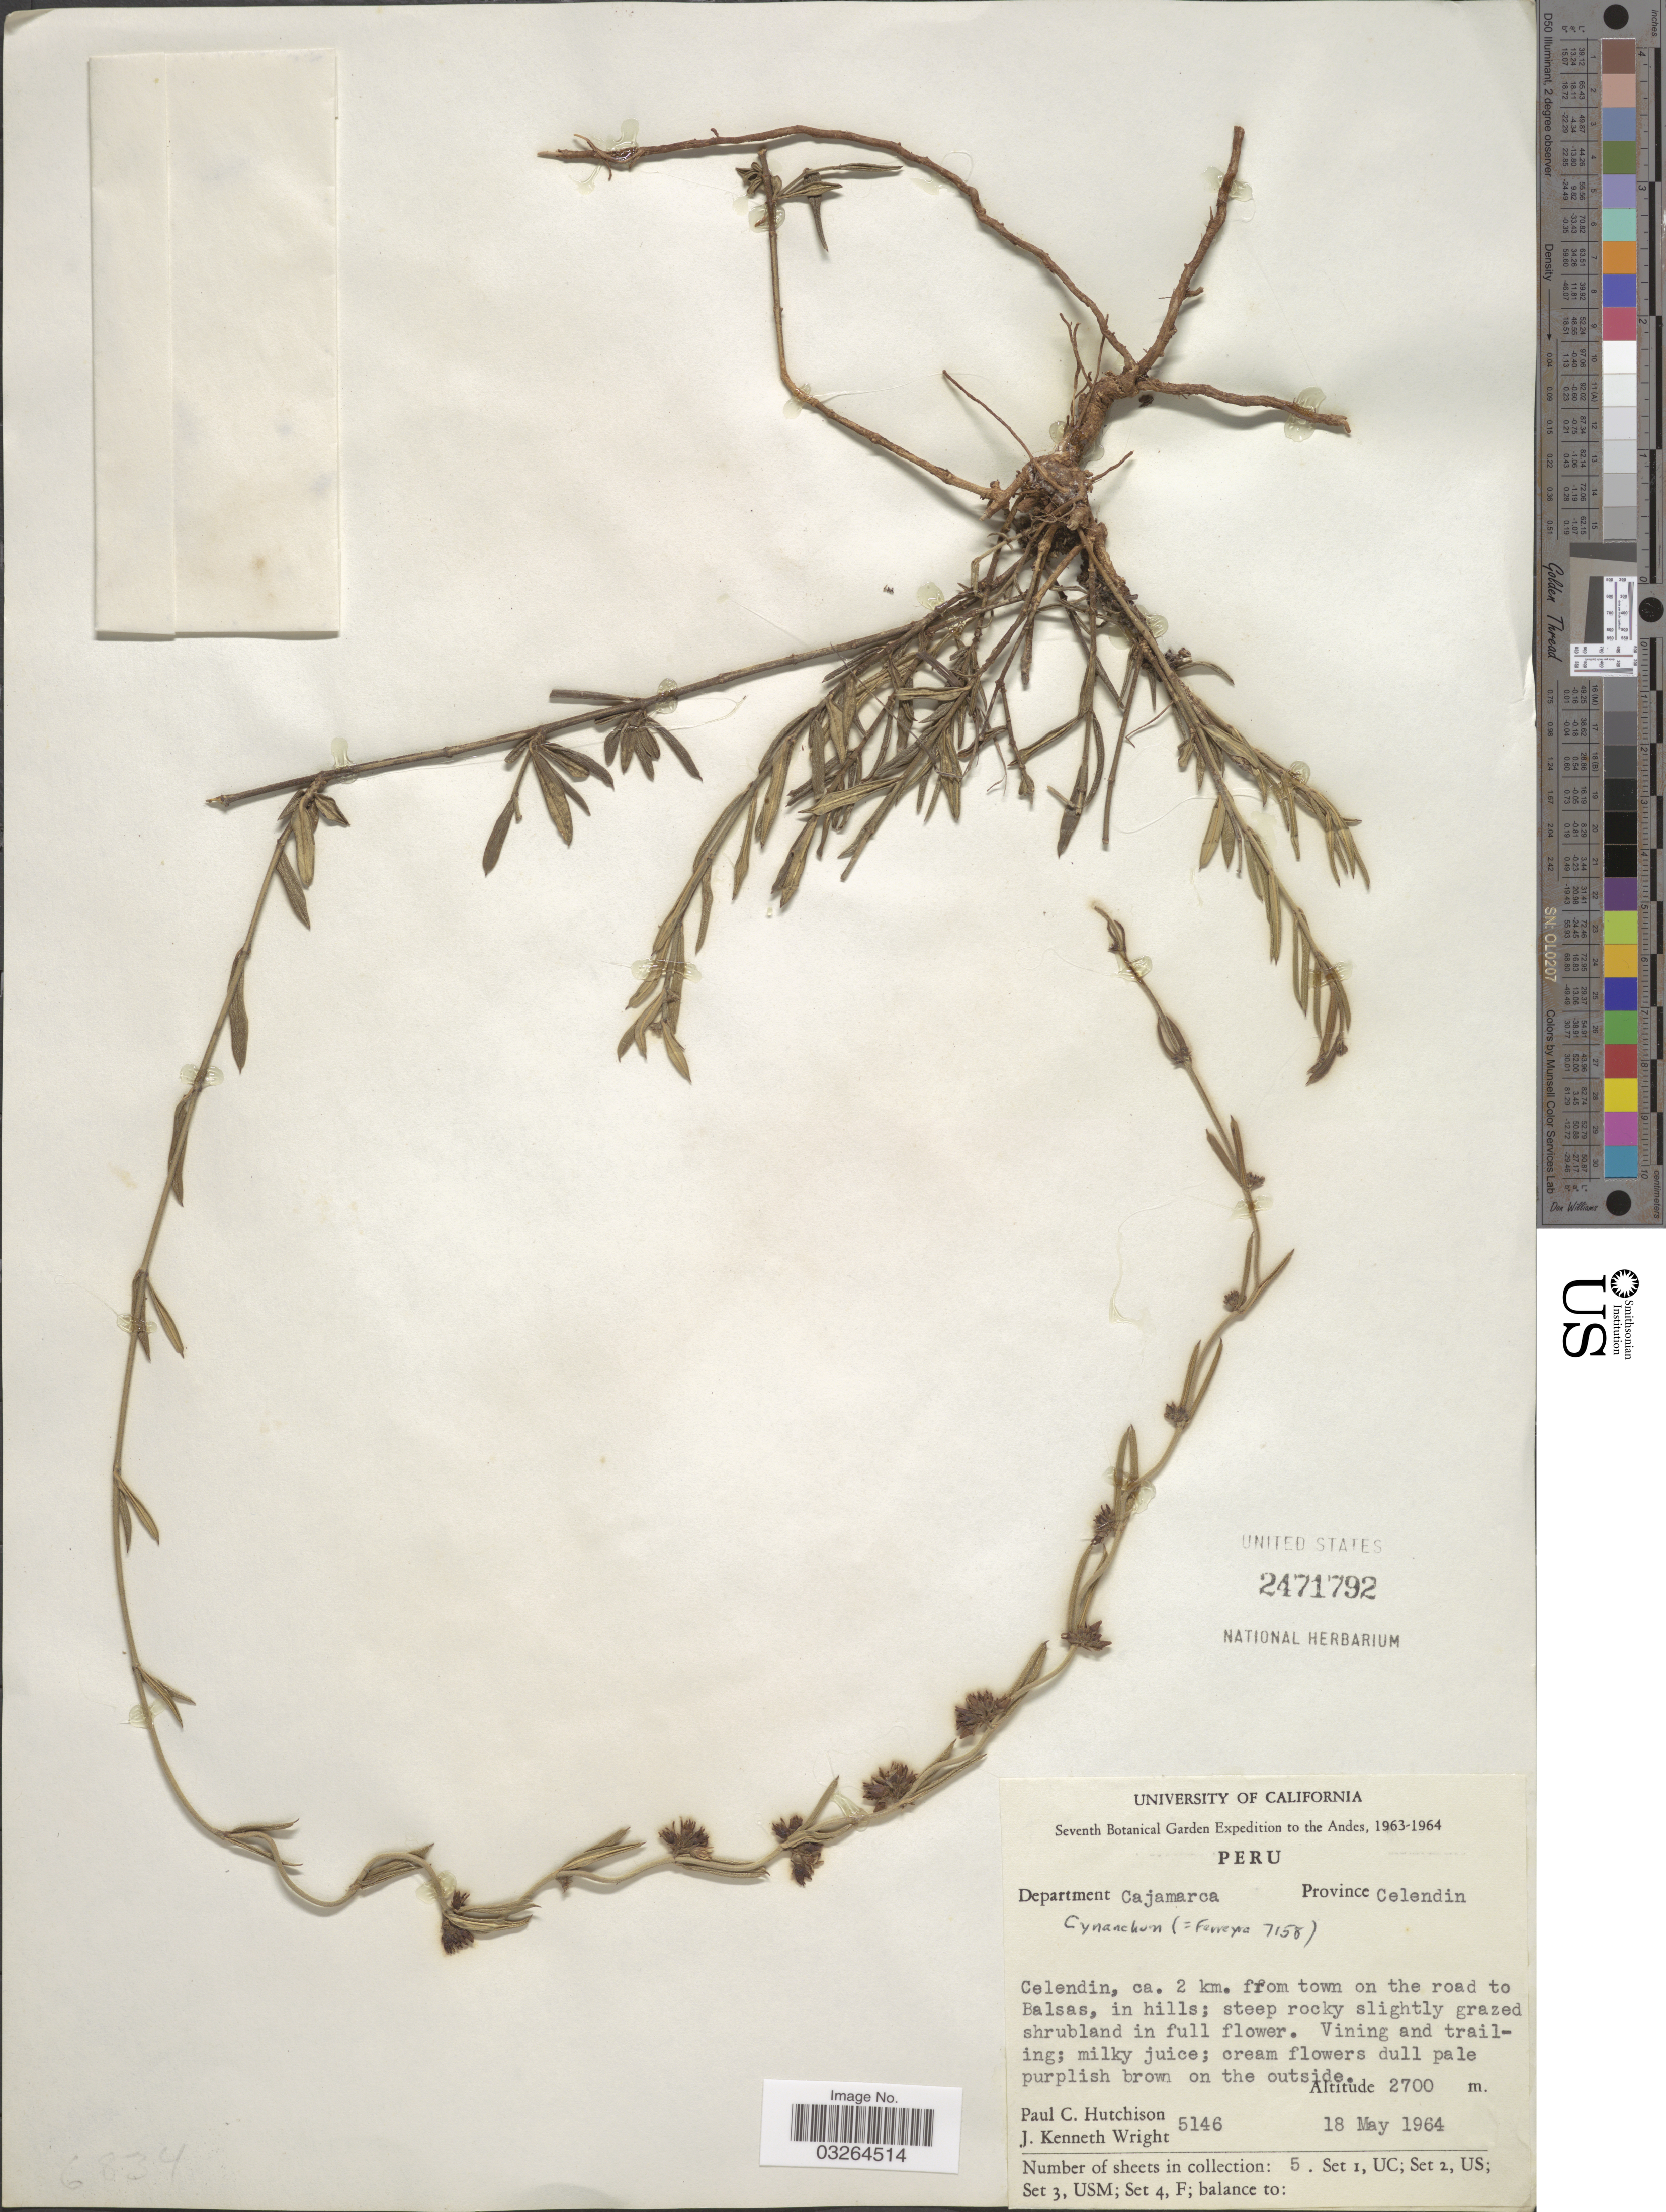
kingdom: Plantae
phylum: Tracheophyta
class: Magnoliopsida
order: Gentianales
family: Apocynaceae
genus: Cynanchum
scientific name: Cynanchum sp.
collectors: P. C. Hutchison & J. K. Wright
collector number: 5146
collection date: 1964-05-18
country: Peru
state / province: Cajamarca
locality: Department Cajamarca. Province Celendin. Celendin, ca. 2 km. from town on the road to Balsas, in hills.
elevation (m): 2700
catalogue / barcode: US 2471792